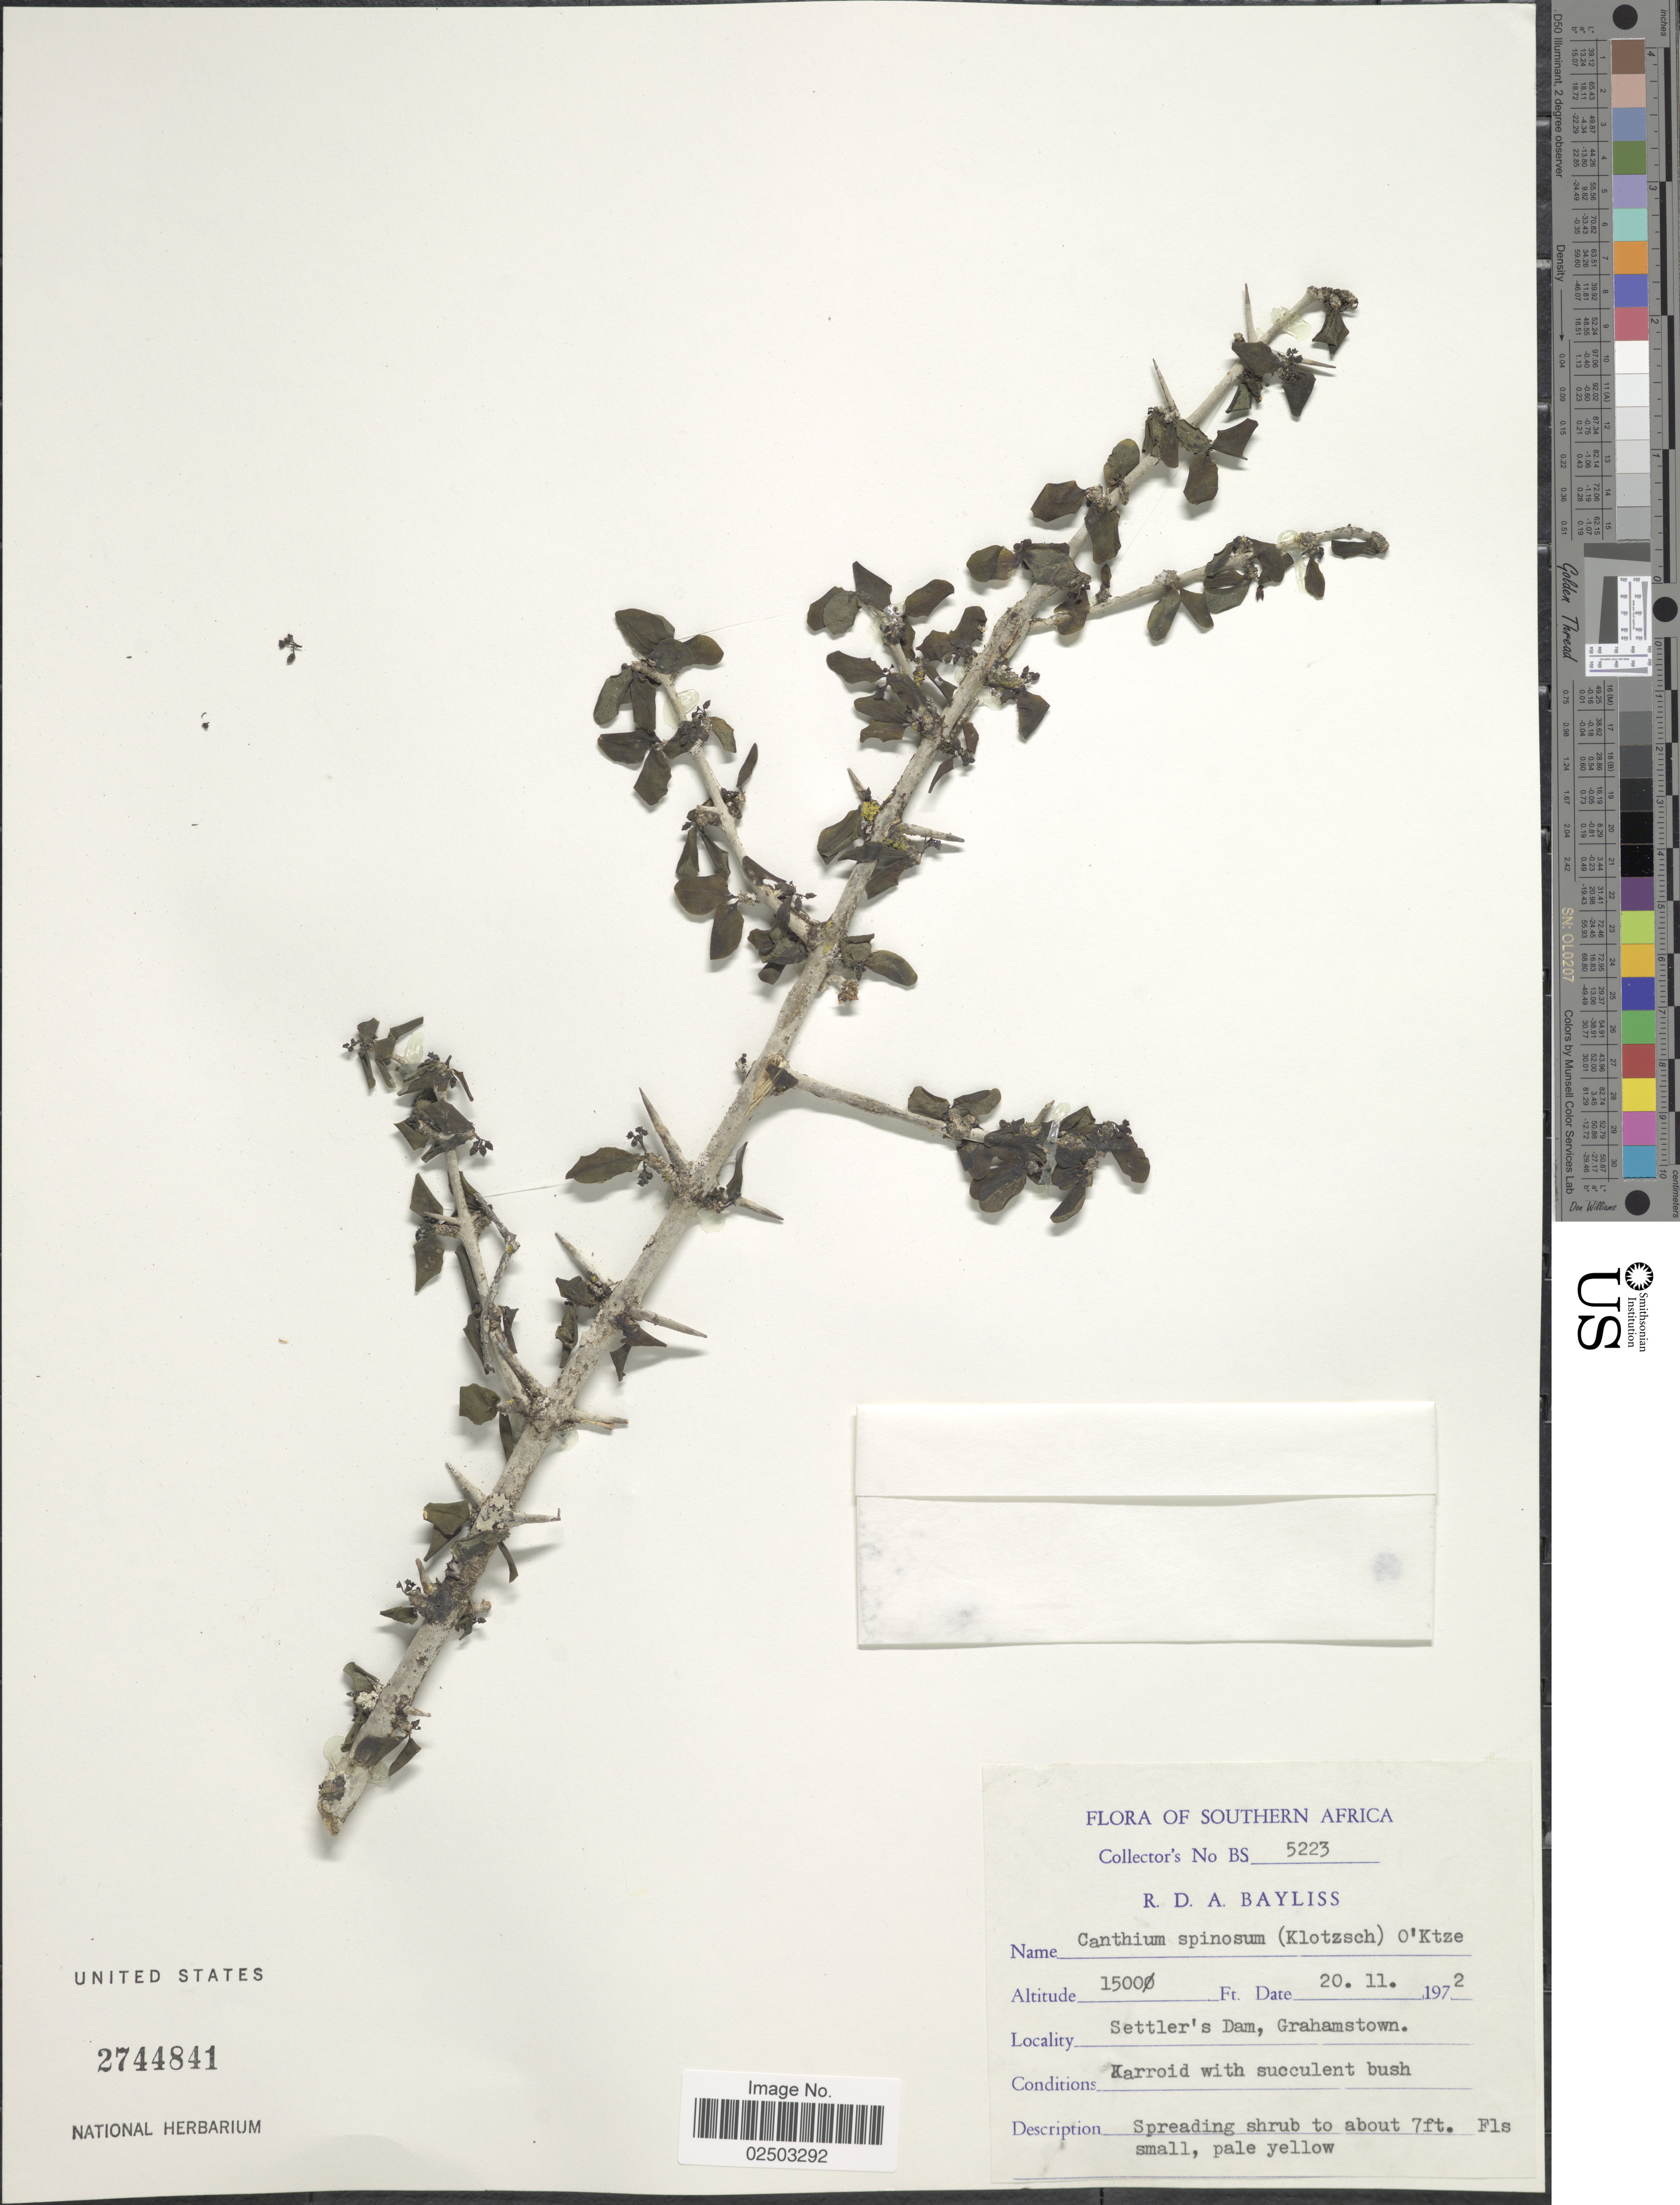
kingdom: Plantae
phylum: Tracheophyta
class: Magnoliopsida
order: Gentianales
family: Rubiaceae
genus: Canthium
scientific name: Canthium spinosum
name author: (Klotzsch ex Eckl. & Zeyh.) Kuntze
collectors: R. Bayliss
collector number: BS5223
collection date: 1972-11-20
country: South Africa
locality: Southern Africa, Settler's Dam, Grahamstown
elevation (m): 457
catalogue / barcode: US 2744841